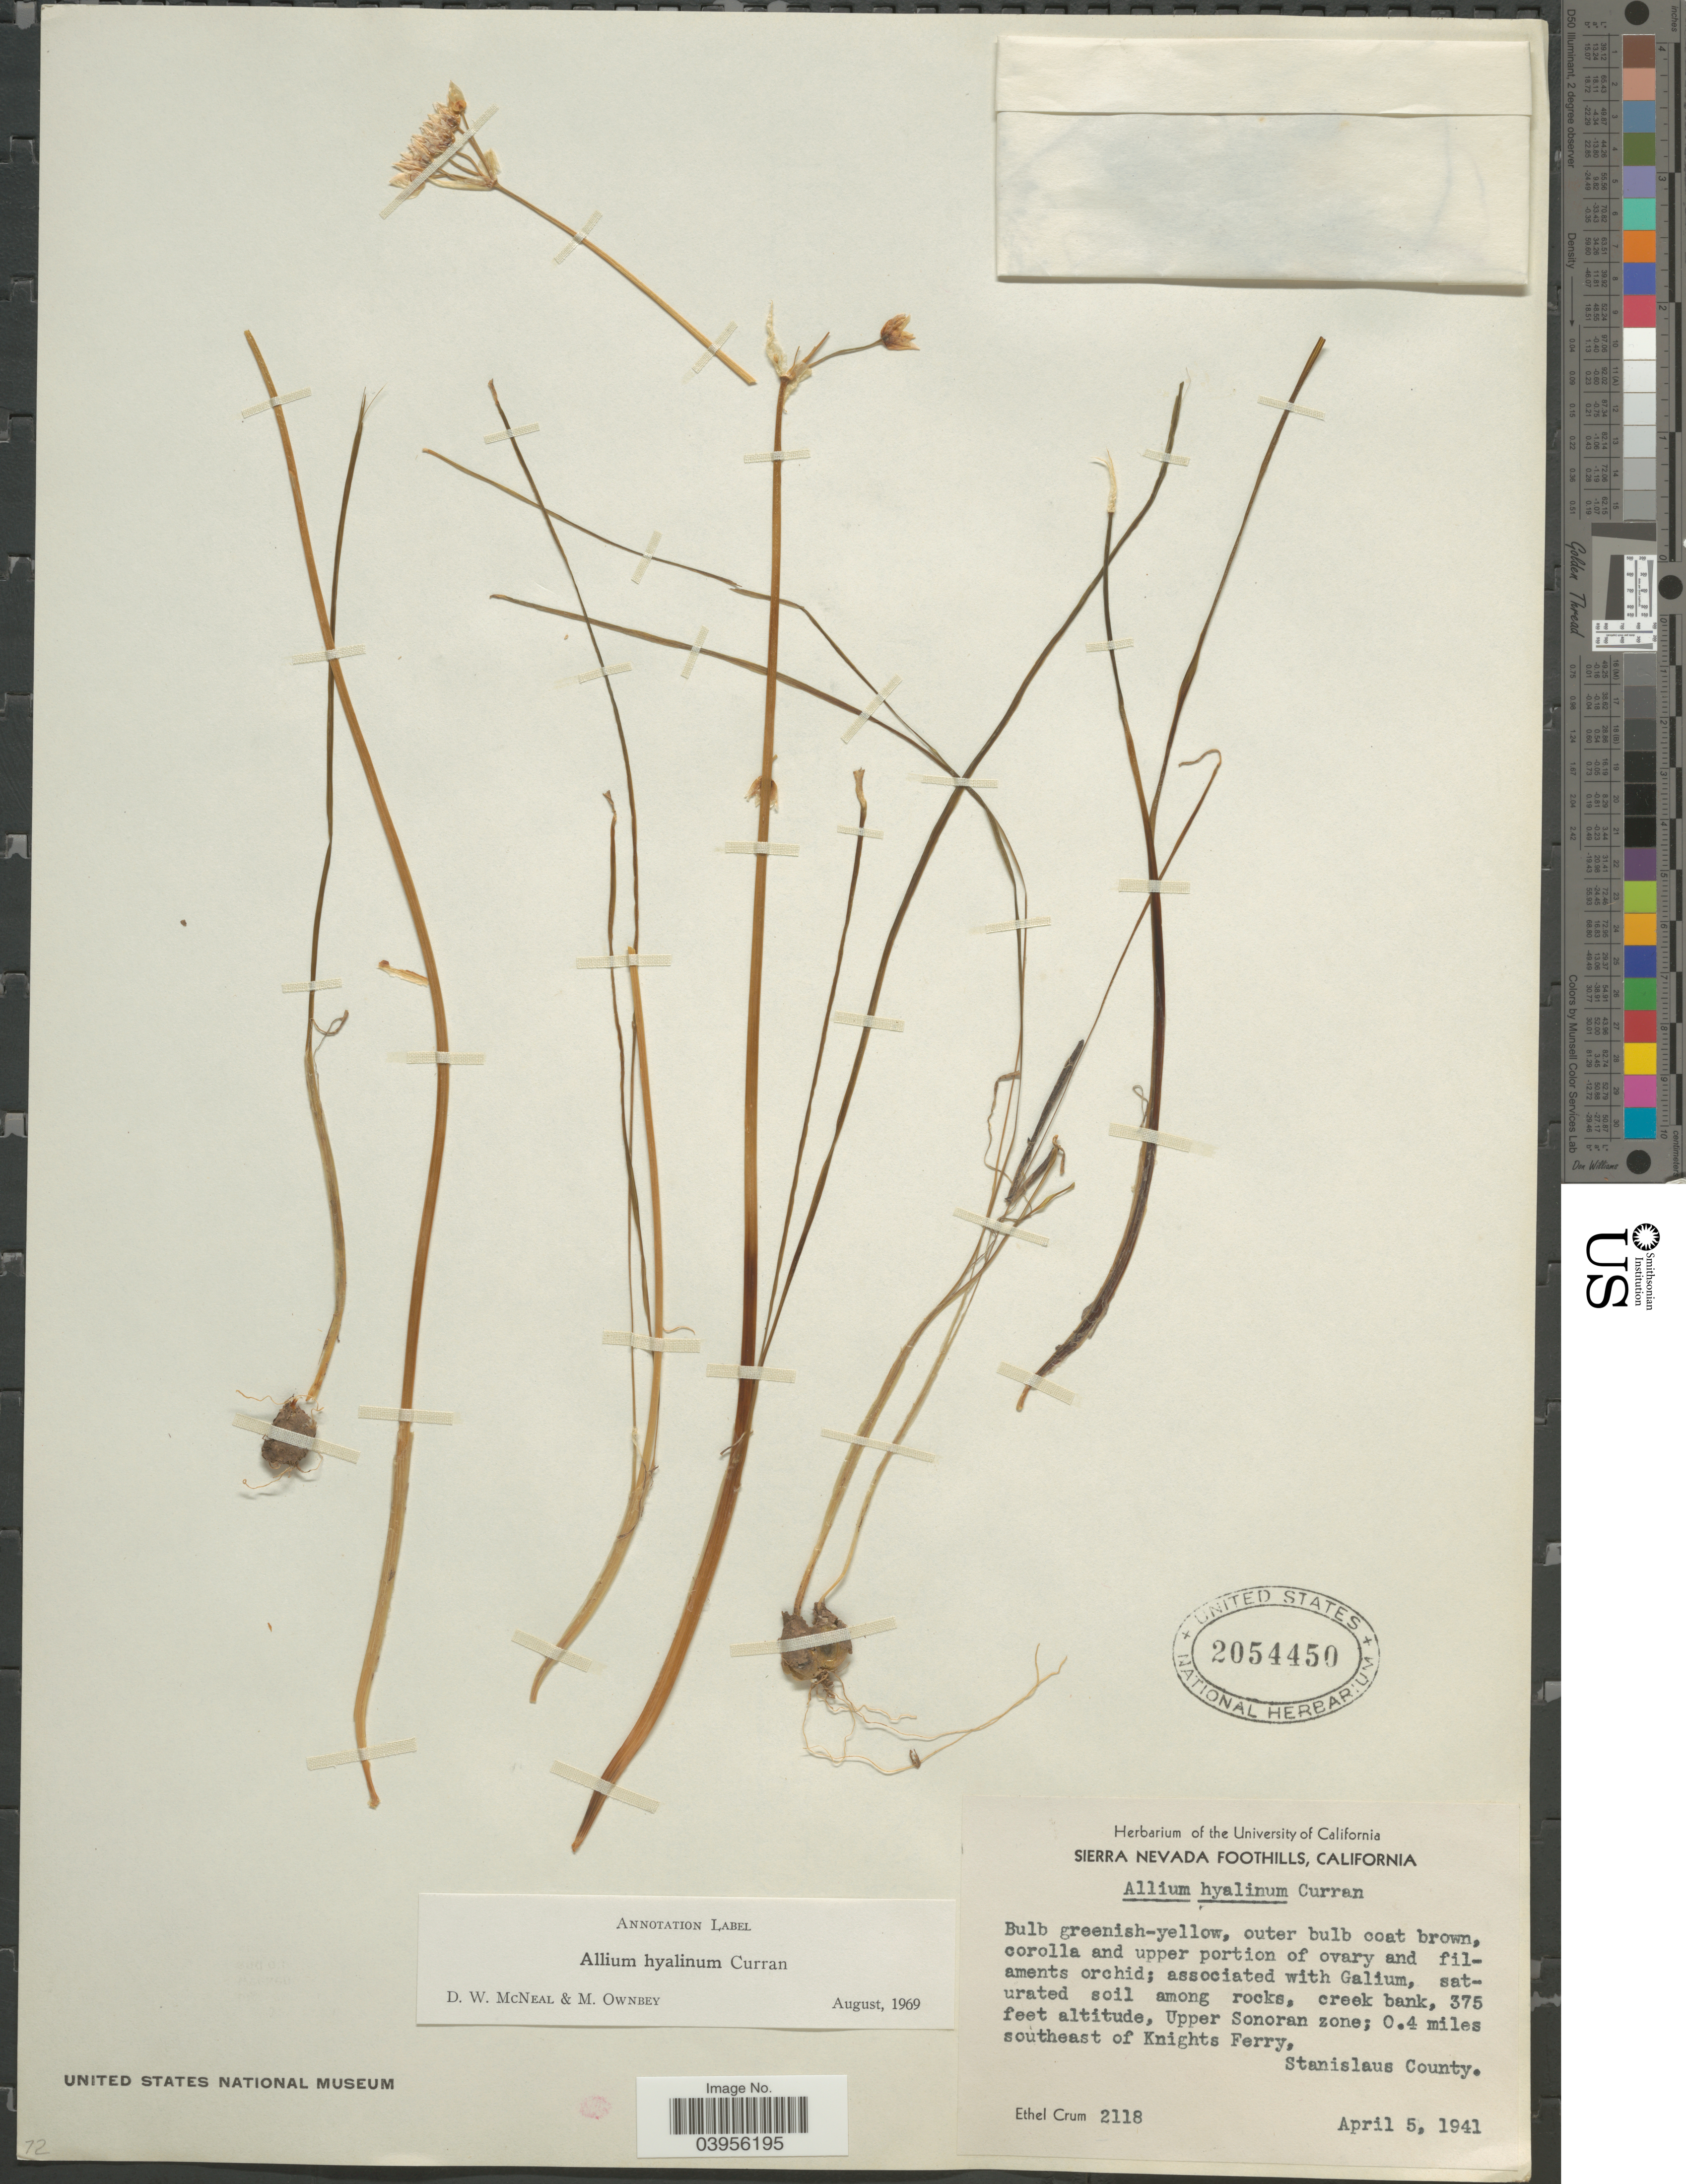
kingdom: Plantae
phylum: Tracheophyta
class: Liliopsida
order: Asparagales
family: Amaryllidaceae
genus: Allium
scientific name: Allium hyalinum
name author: Curran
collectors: E. K. Crum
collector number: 2118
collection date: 1941-04-05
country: United States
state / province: California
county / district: Stanislaus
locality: Sierra Nevada Foothills. Upper Sonoran zone; 0.4 miles southeast of Knights Ferry, Stanislaus County.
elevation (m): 114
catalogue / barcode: US 2054450